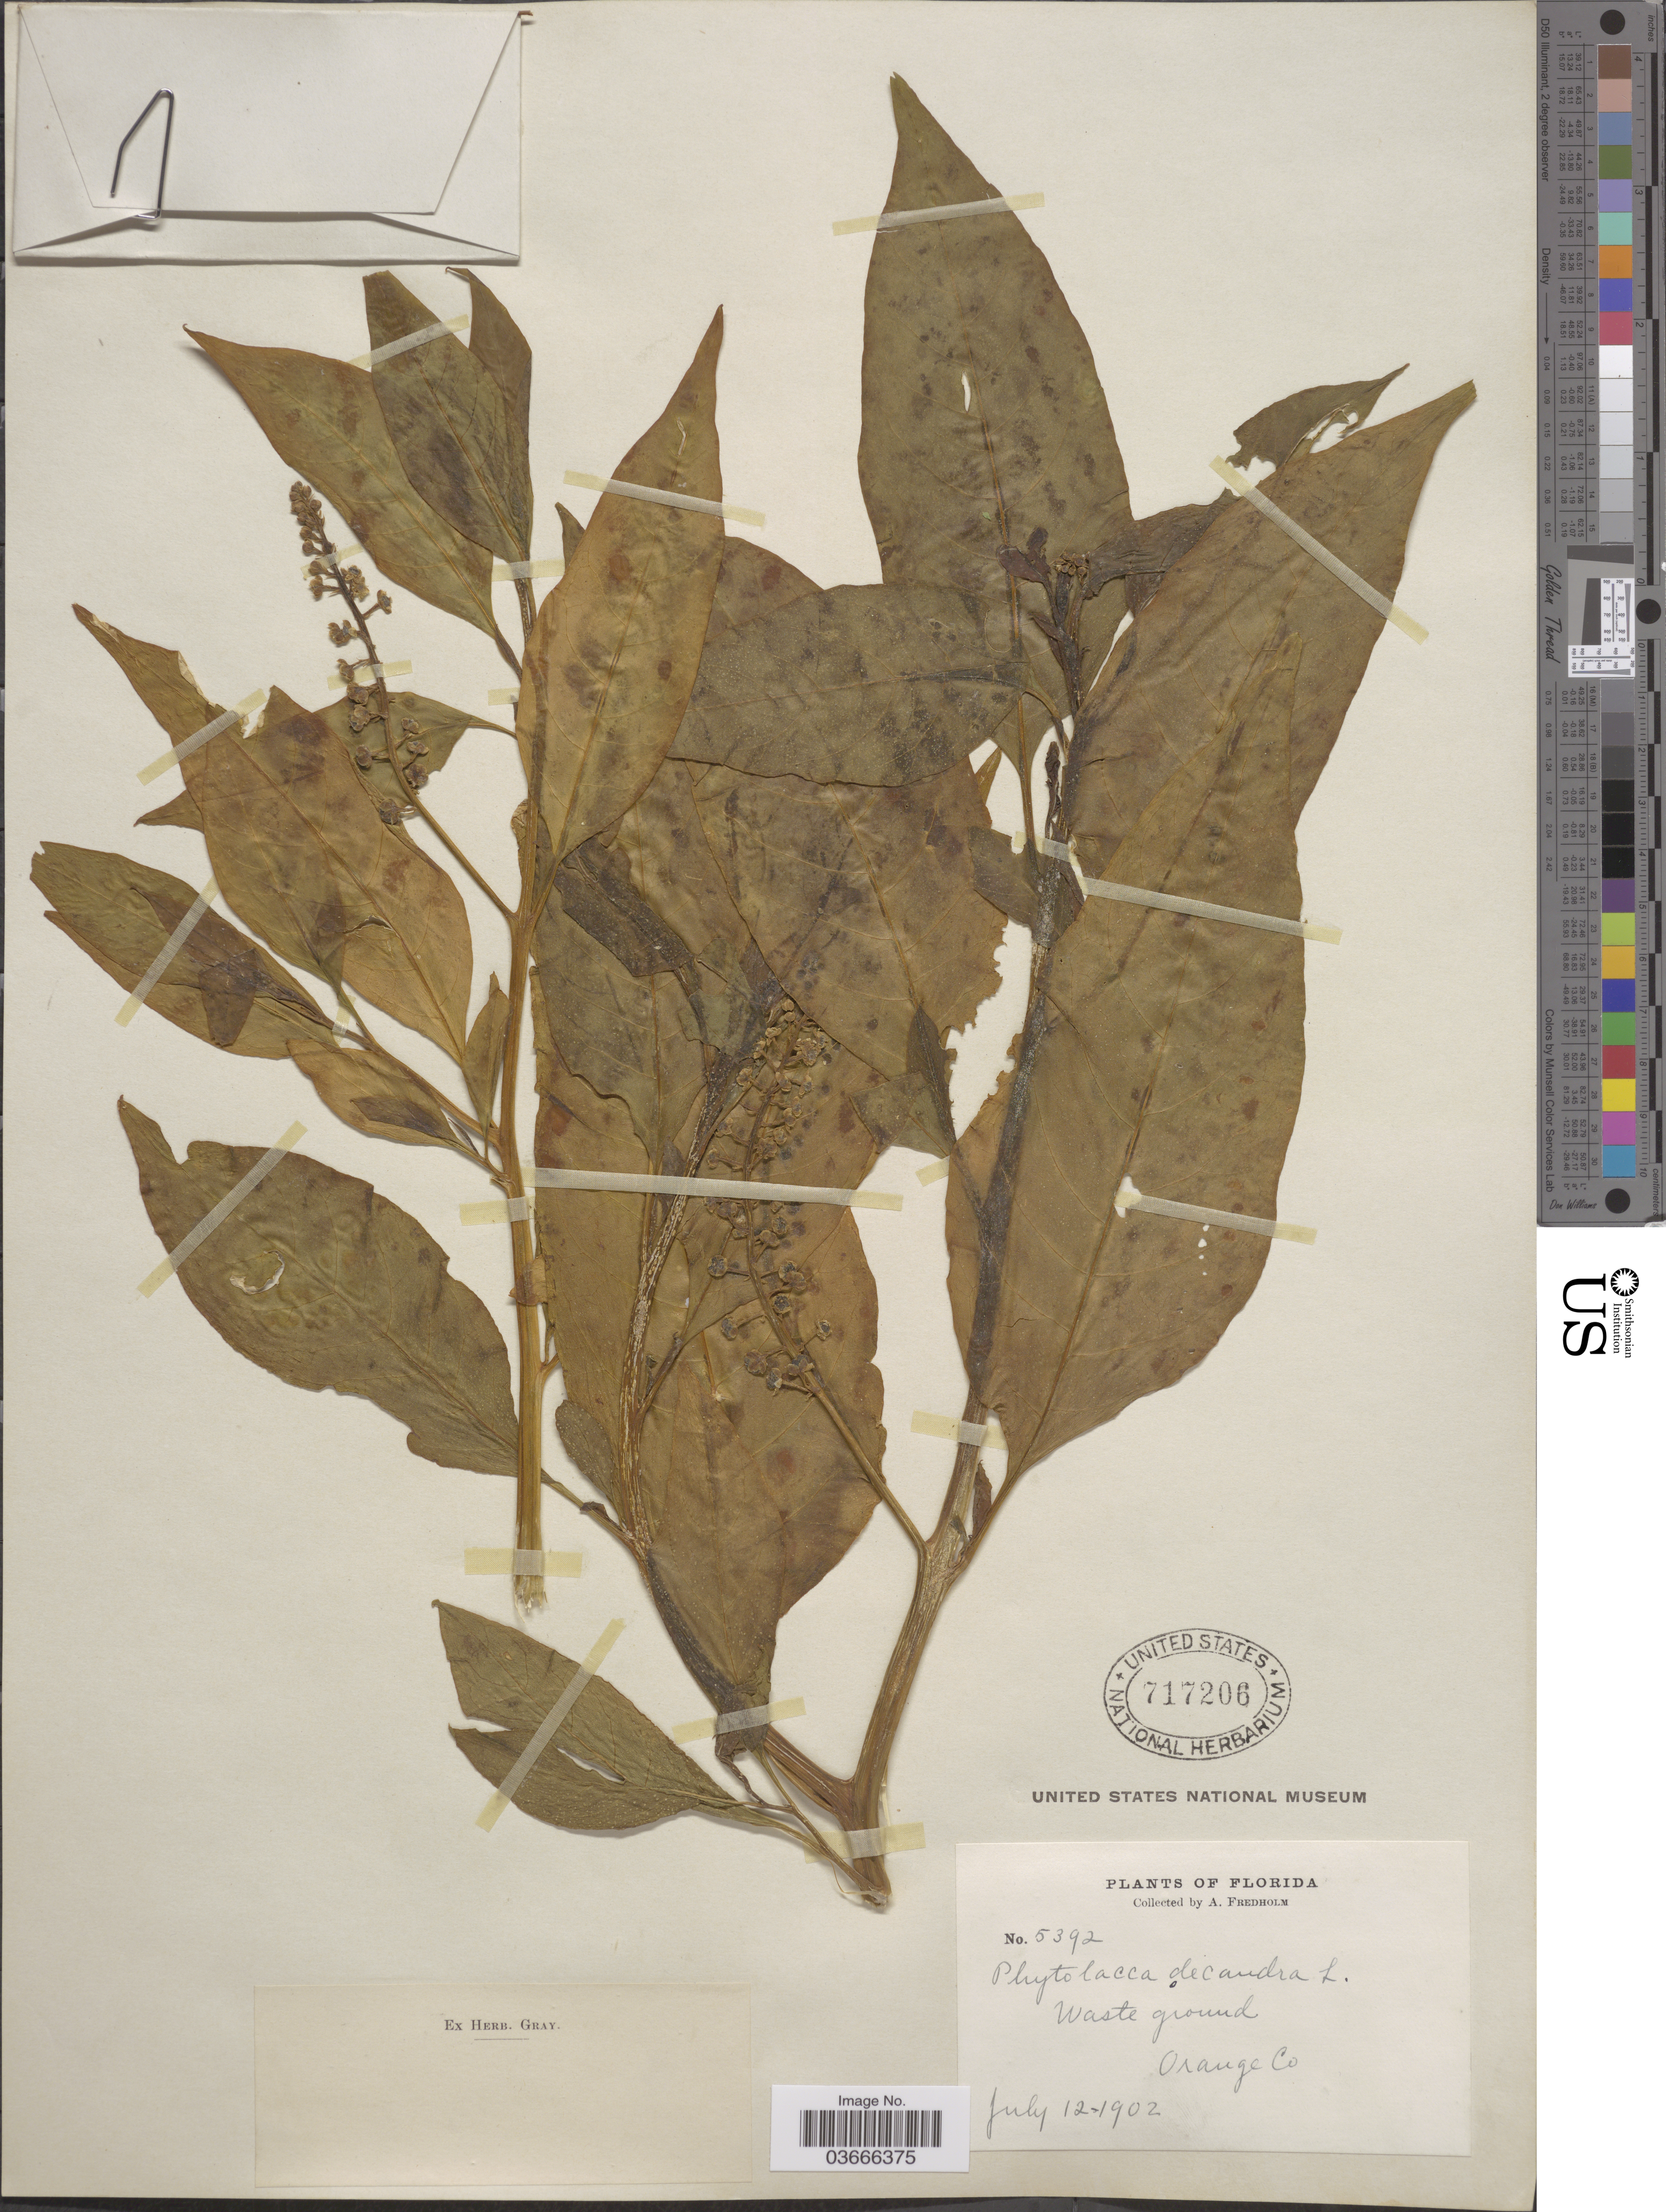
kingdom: Plantae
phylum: Tracheophyta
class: Magnoliopsida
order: Caryophyllales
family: Phytolaccaceae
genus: Phytolacca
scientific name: Phytolacca americana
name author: L.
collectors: A. Fredholm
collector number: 5392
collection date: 1902-07-12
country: United States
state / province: Florida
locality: Orange Co.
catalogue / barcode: US 717206